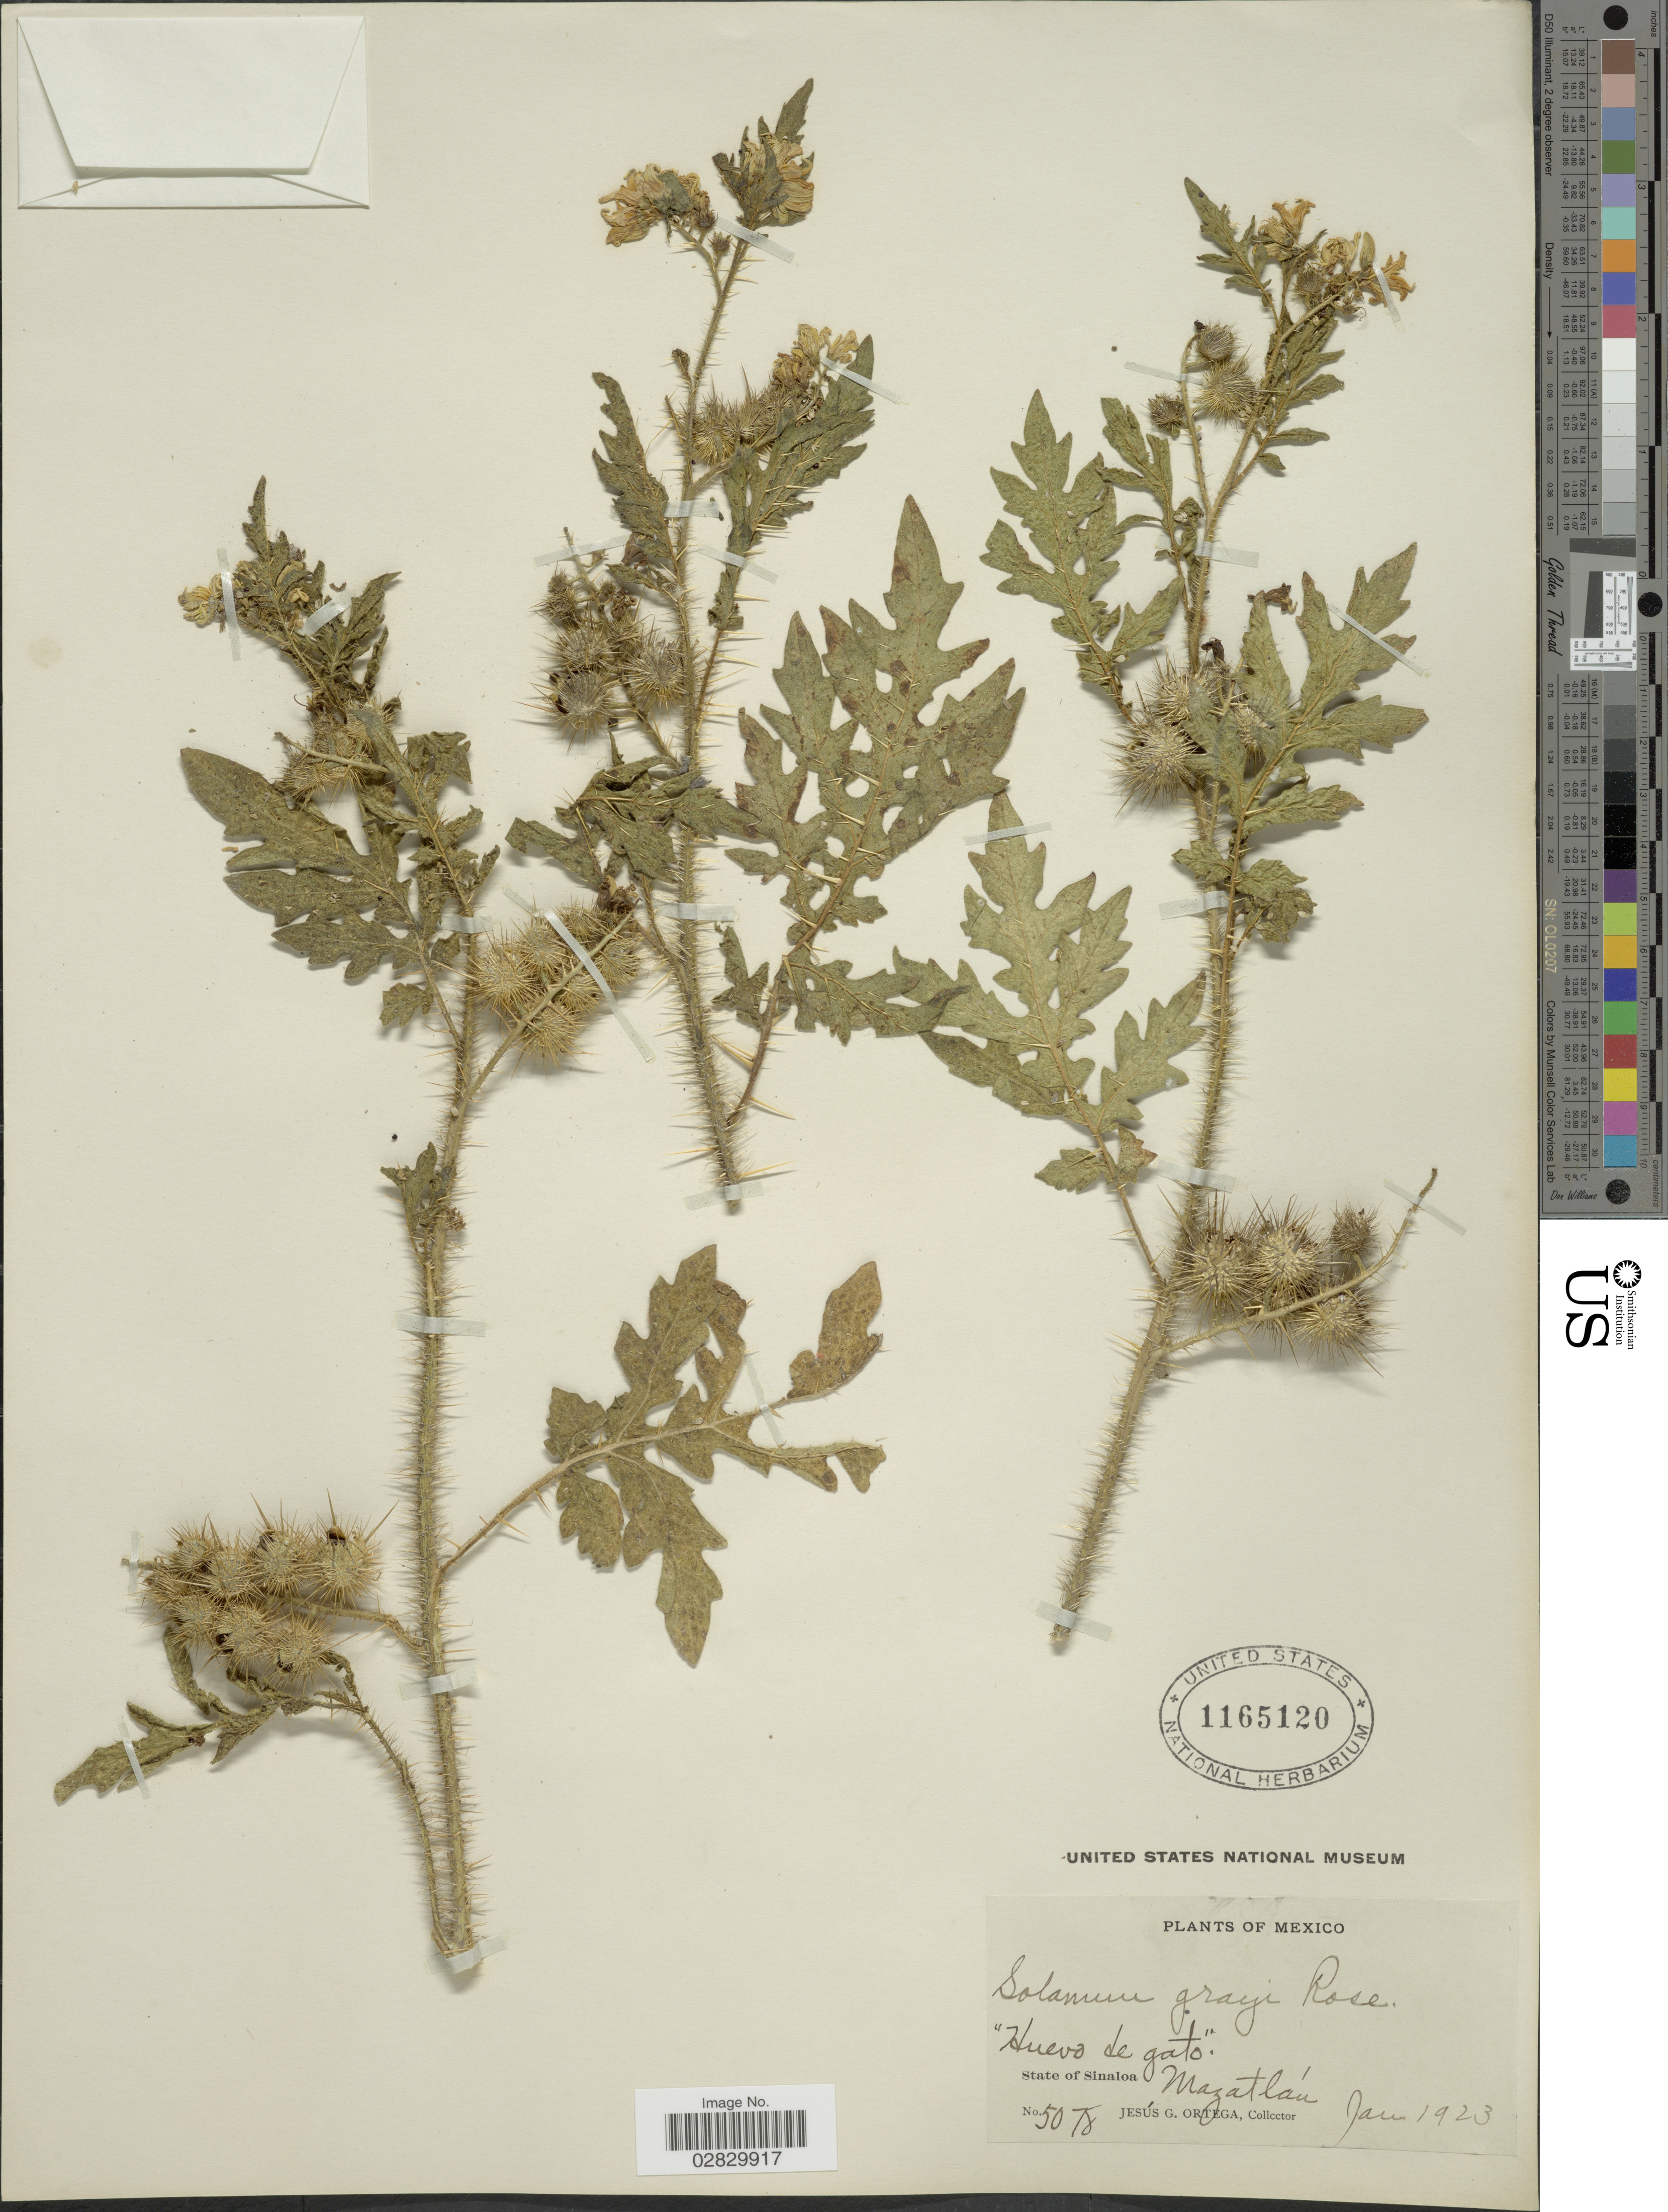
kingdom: Plantae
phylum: Tracheophyta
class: Magnoliopsida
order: Solanales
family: Solanaceae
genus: Solanum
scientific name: Solanum grayi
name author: Rose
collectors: J. Ortega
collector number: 5078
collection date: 1923-01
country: Mexico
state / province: Sinaloa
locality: Huevo de gato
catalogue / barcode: US 1165120